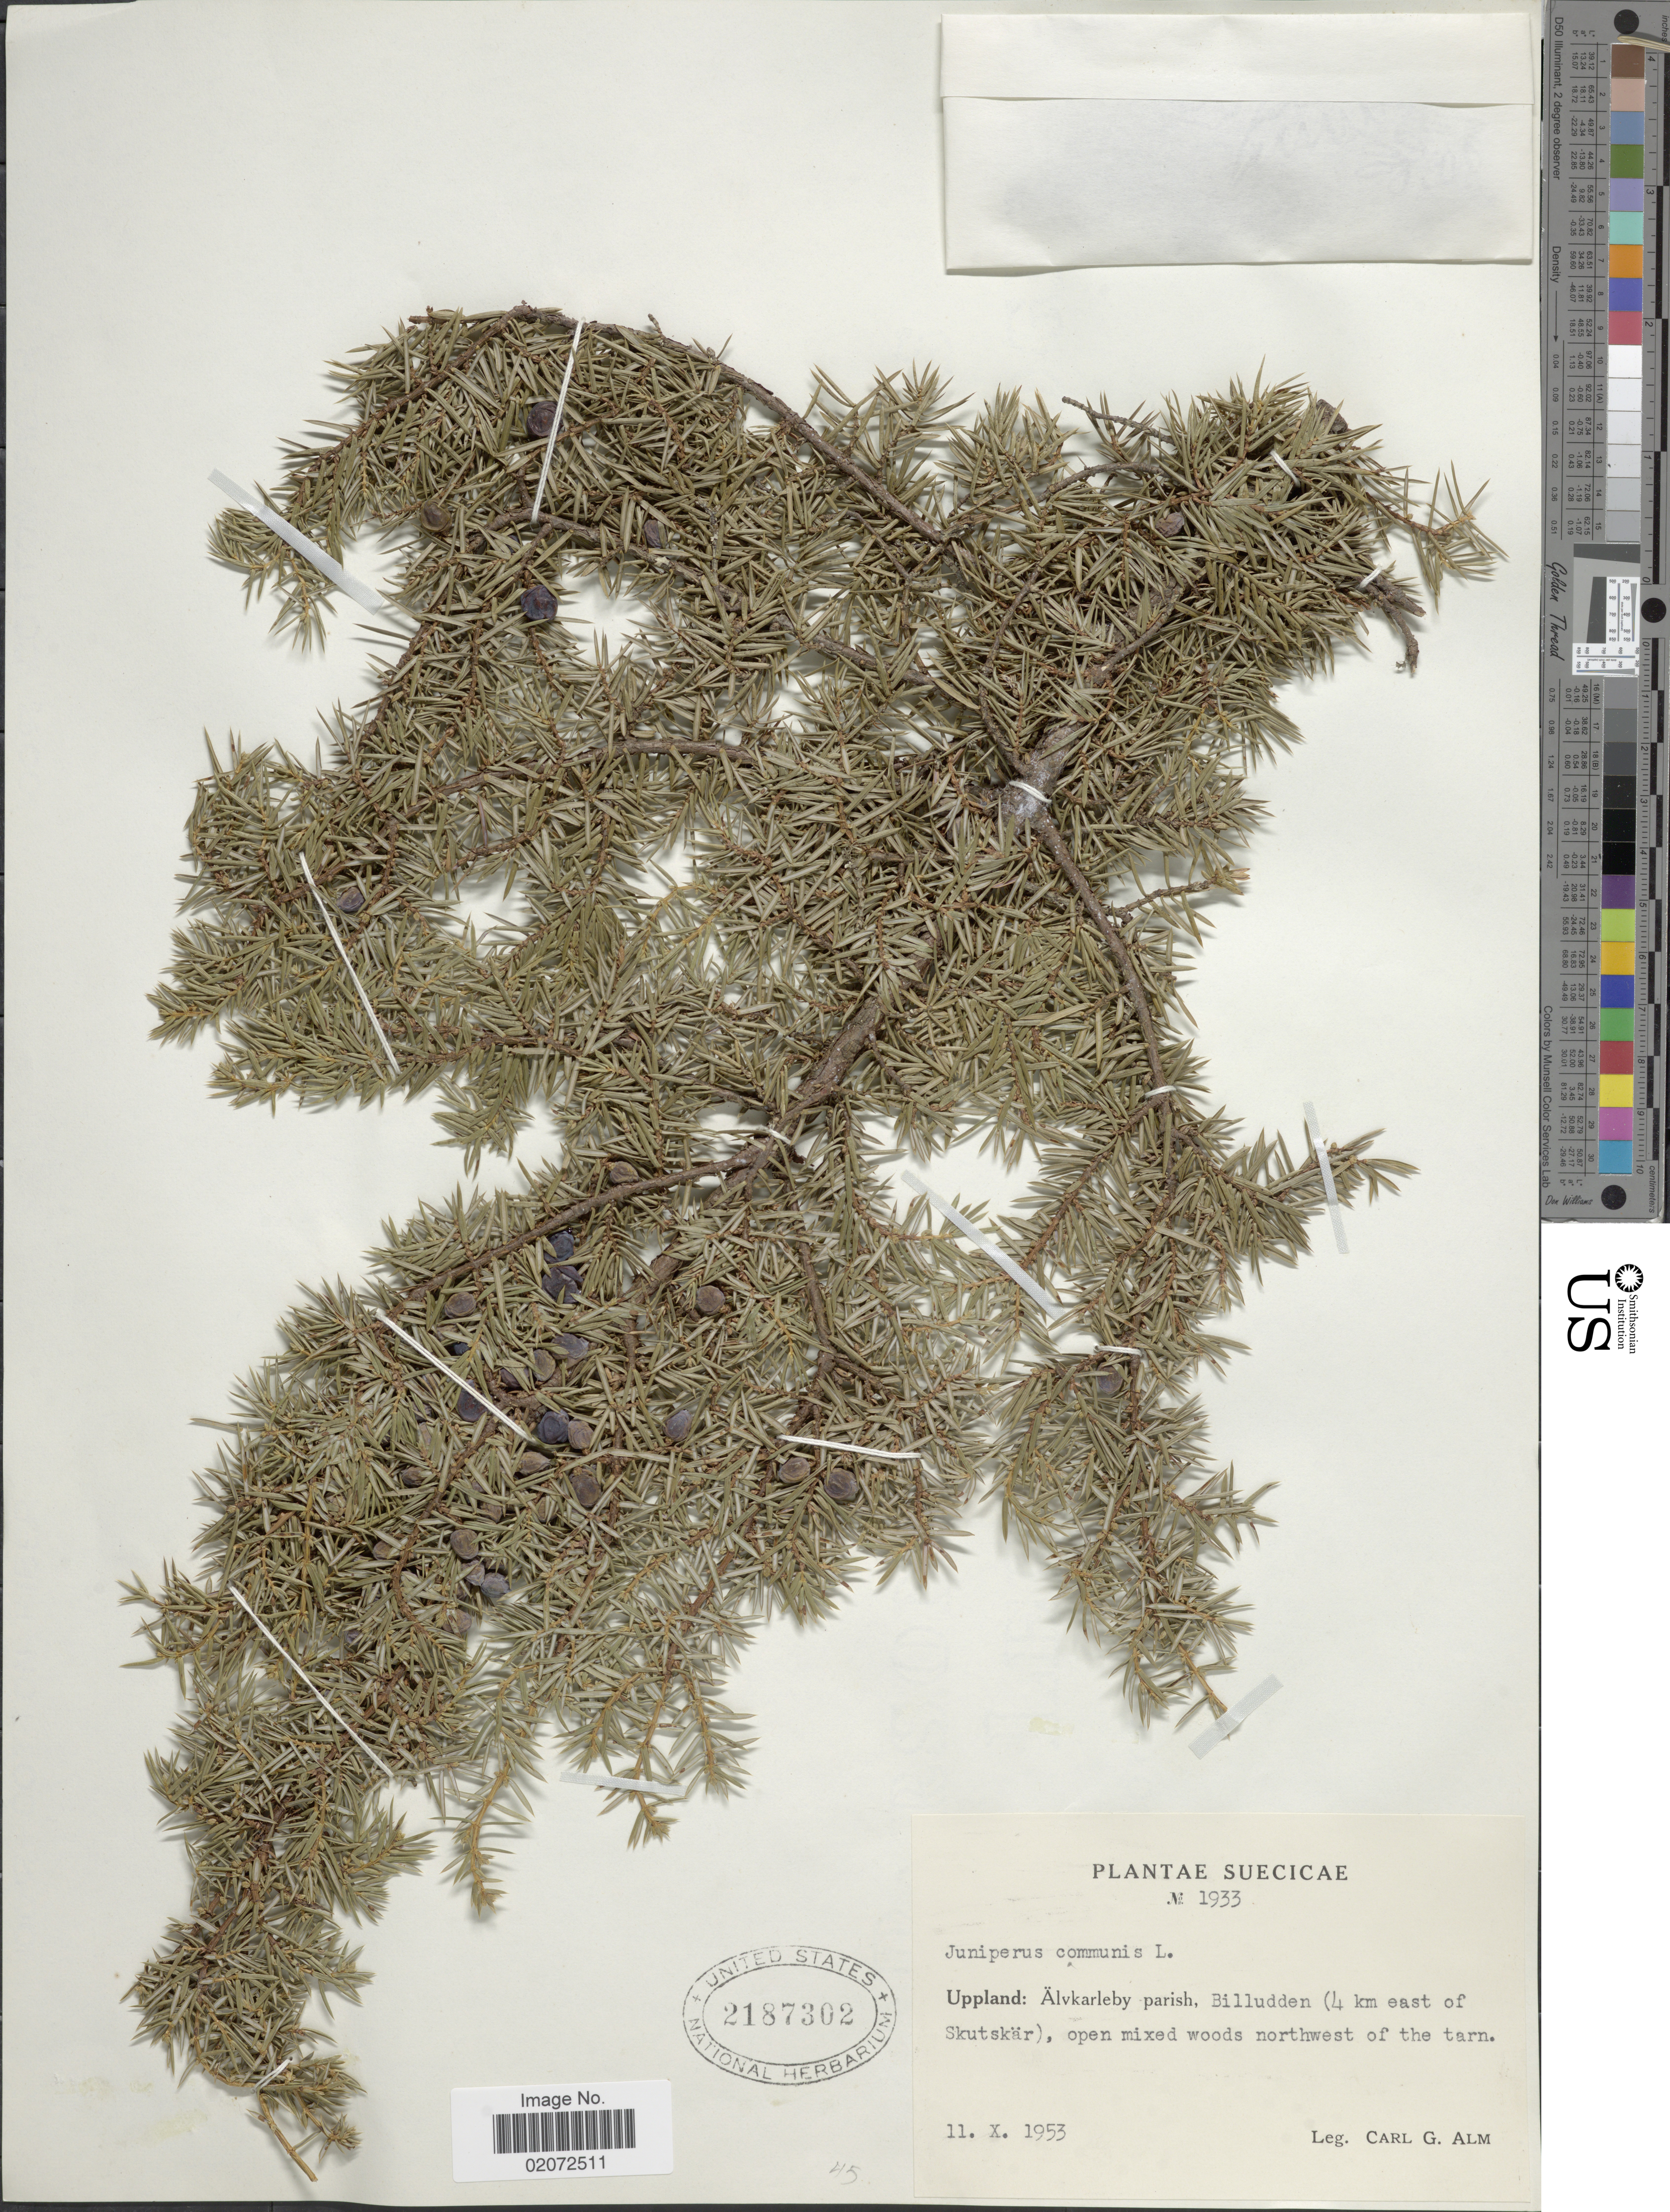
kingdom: Plantae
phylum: Tracheophyta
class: Pinopsida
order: Pinales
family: Cupressaceae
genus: Juniperus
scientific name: Juniperus communis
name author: L.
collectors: C. G. Alm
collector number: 1933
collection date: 1953-10-11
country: Sweden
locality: Suecicae. Uppland: Alvkarleby parish, Billudden (4 km east of Skutskar)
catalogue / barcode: US 2187302